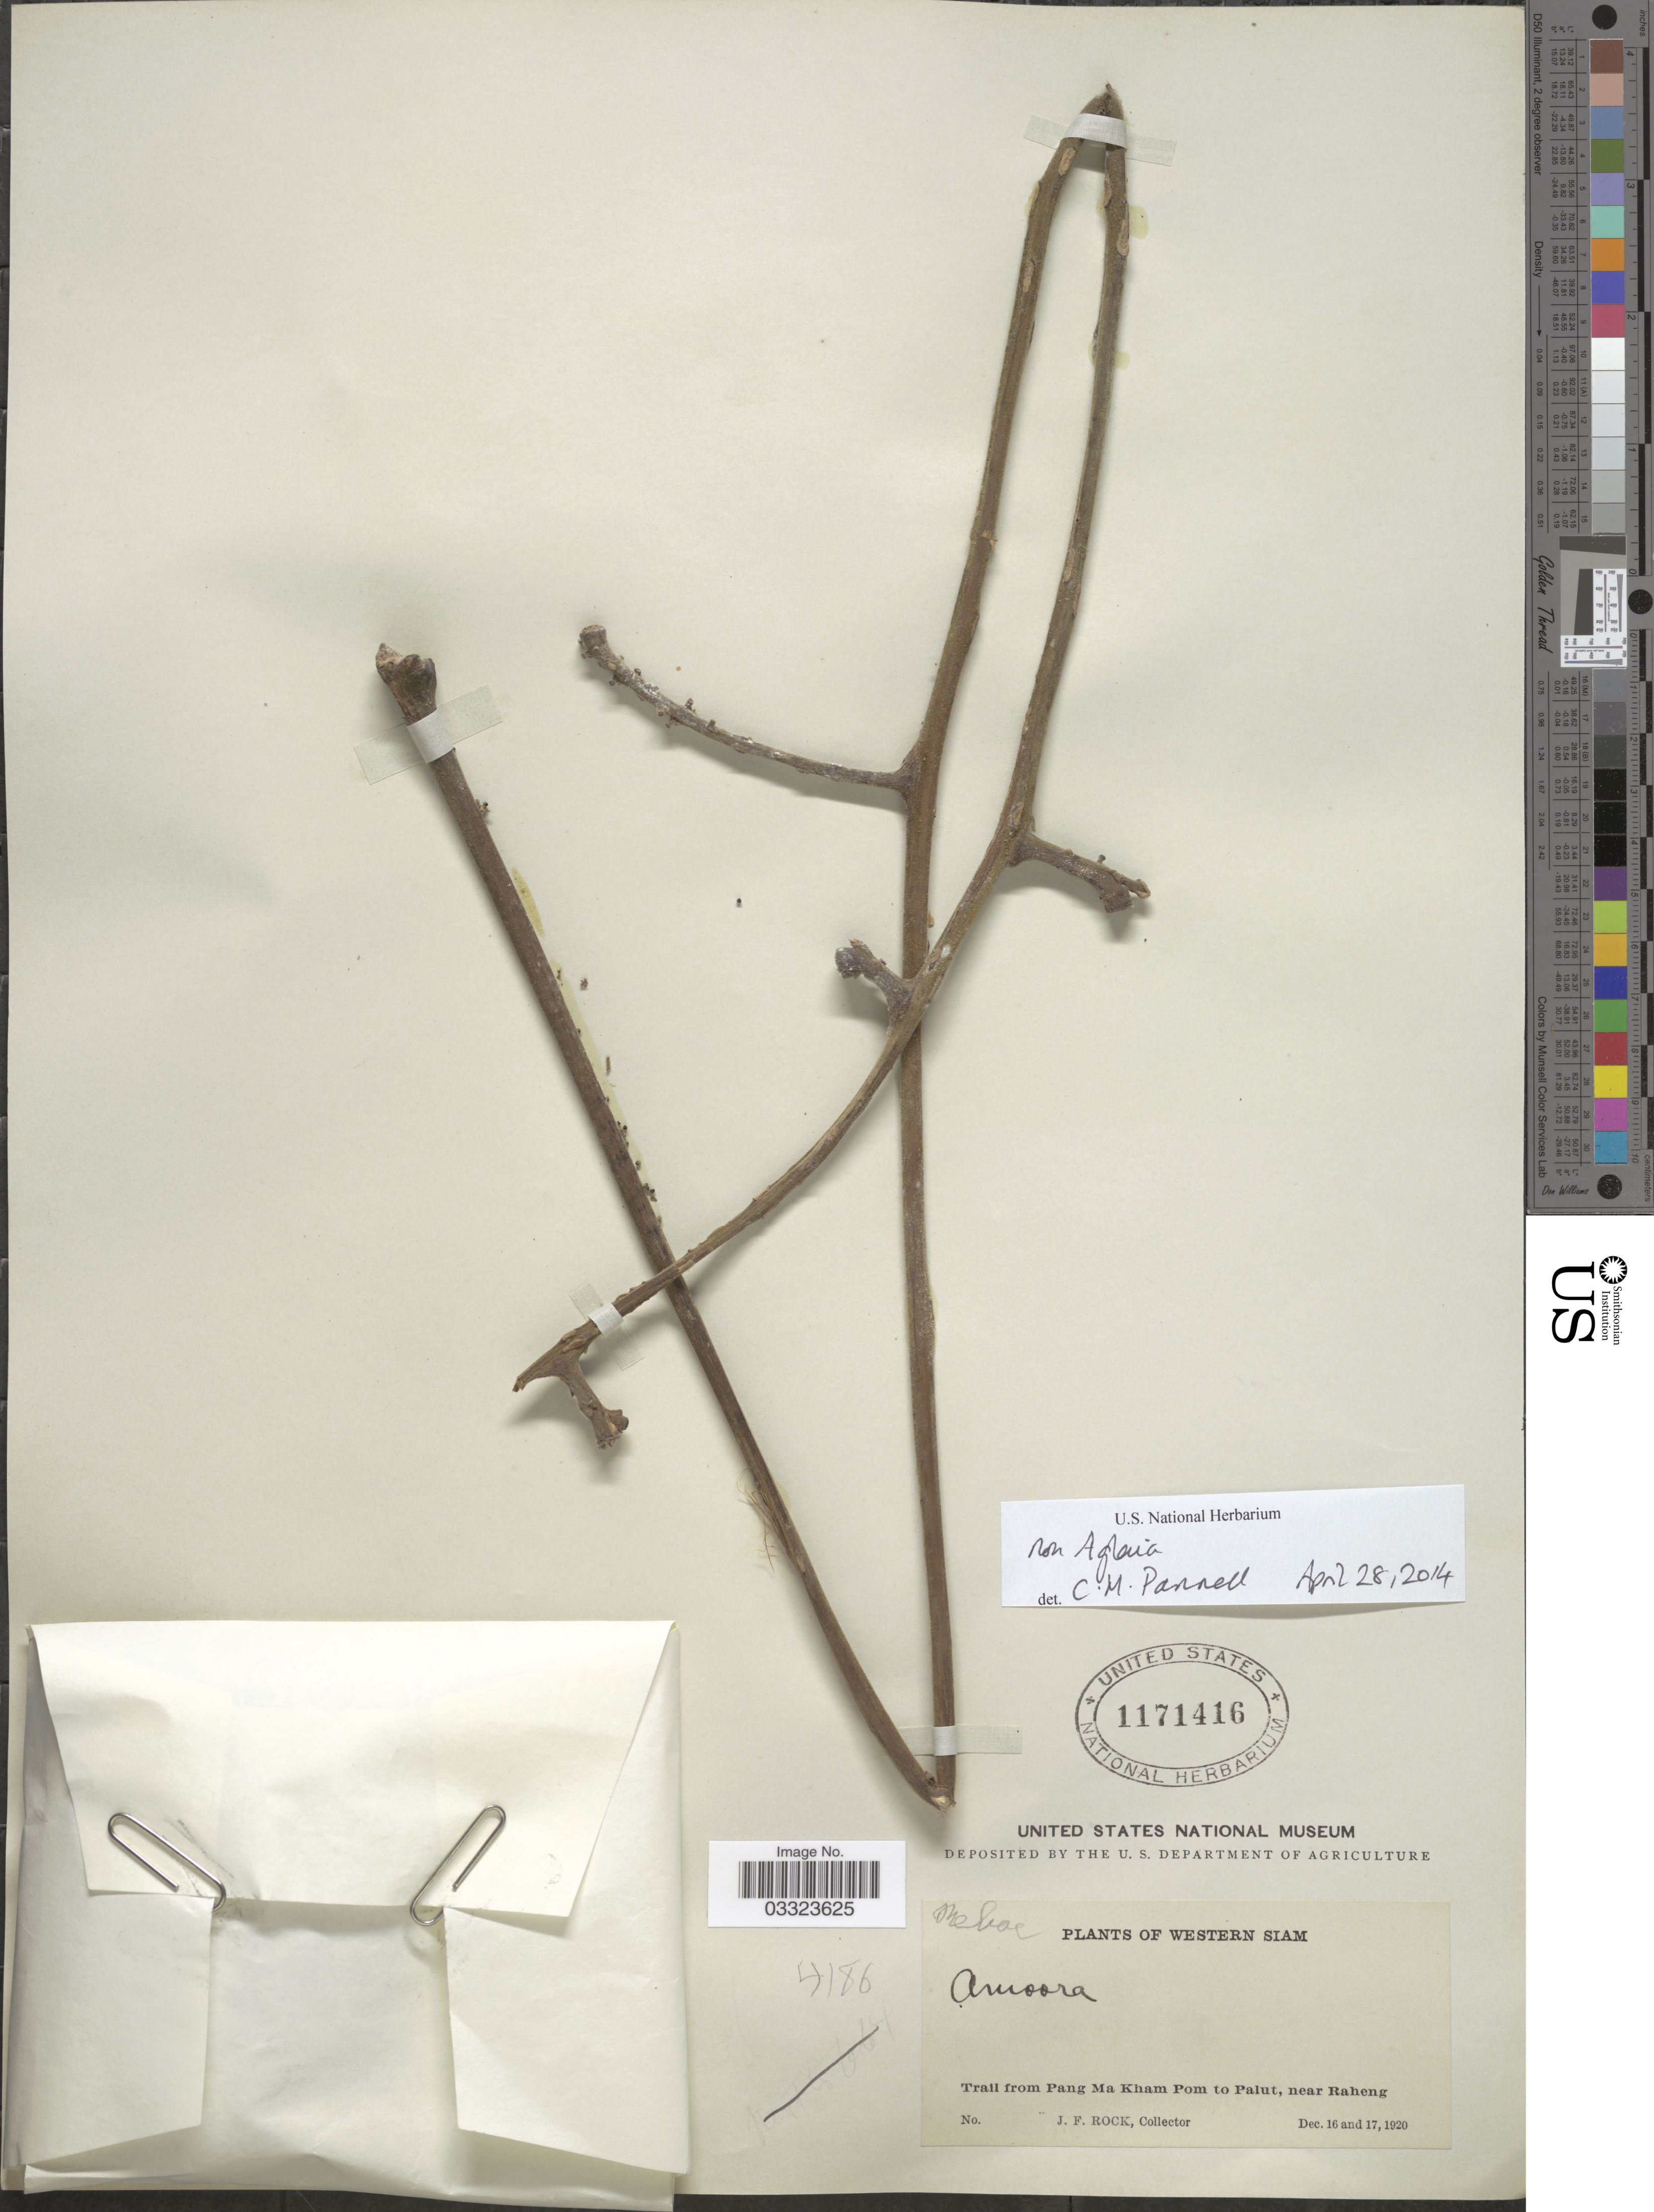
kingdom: Plantae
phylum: Tracheophyta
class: Magnoliopsida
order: Sapindales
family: Meliaceae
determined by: Pannell, C. M.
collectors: J. Rock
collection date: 1920-12-16/1920-12-17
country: Thailand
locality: Western Siam. Trail from Pang Ma Kham Pom to Palut, near Raheng.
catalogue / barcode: US 1171416